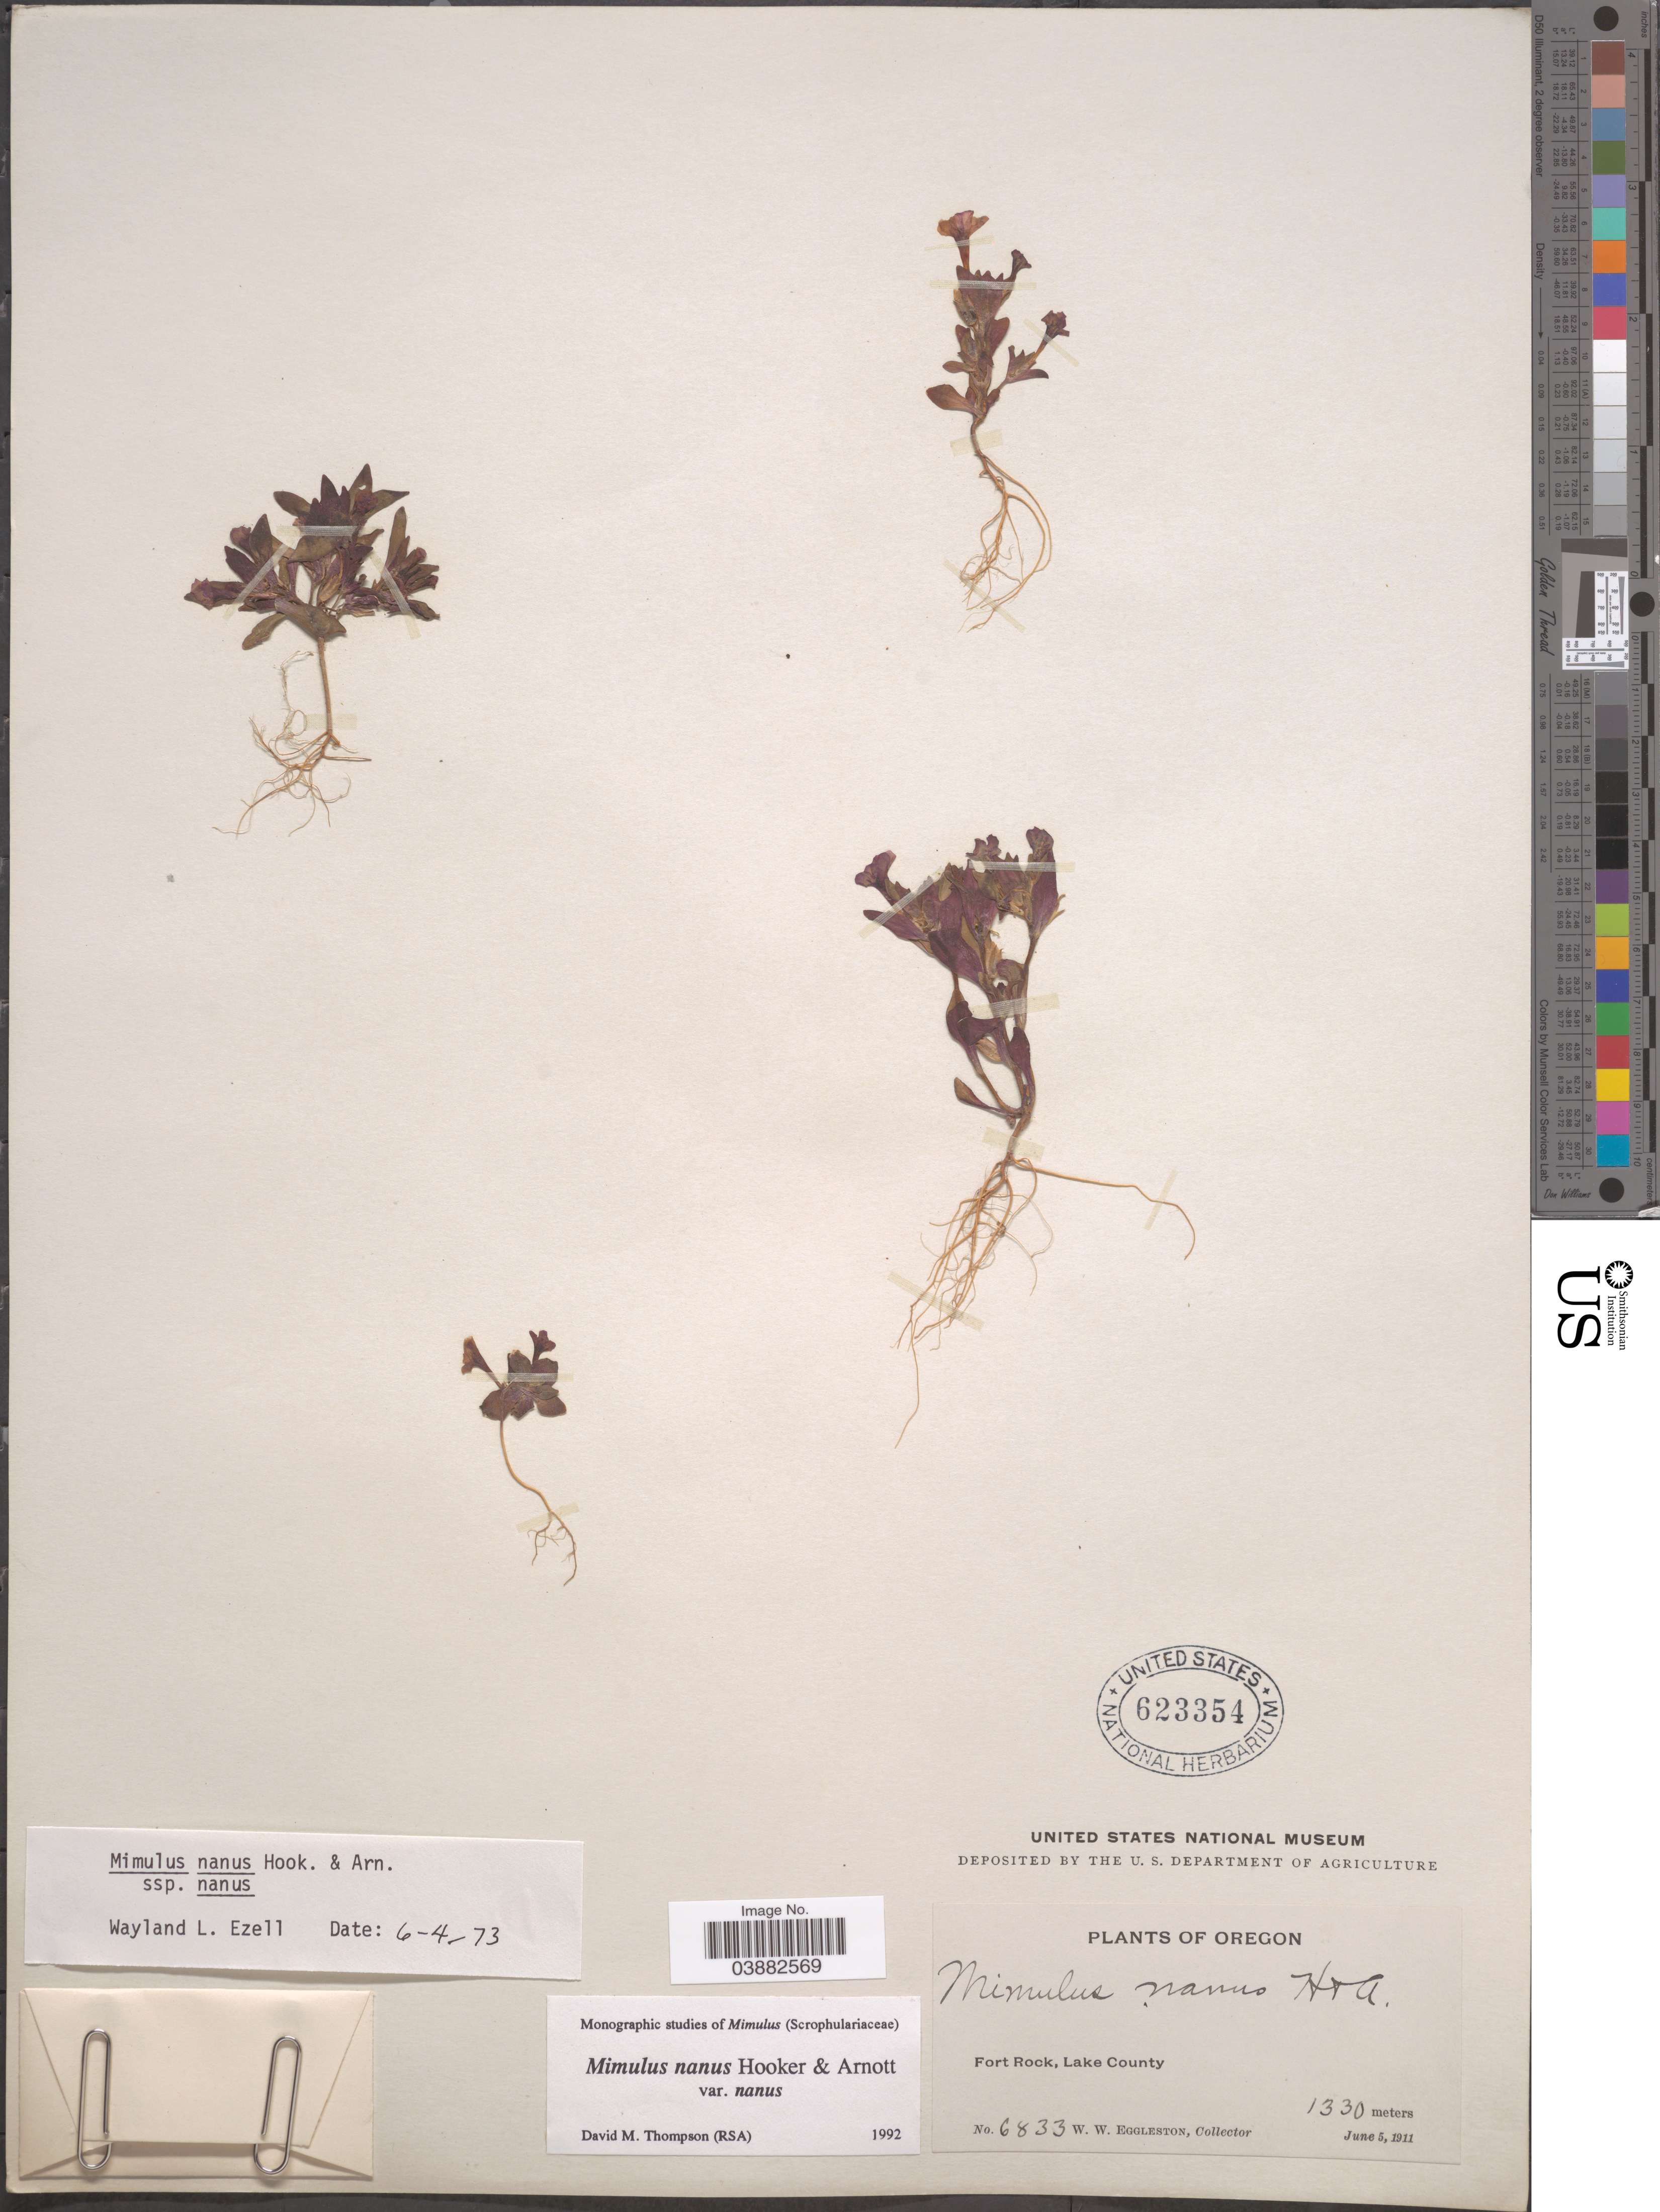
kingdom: Plantae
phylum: Tracheophyta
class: Magnoliopsida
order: Lamiales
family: Phrymaceae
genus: Mimulus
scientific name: Mimulus nanus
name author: Hook. & Arn.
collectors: W. W. Eggleston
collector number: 6833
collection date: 1911-06-05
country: United States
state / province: Oregon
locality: Fort Rock, Lake County.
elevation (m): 1330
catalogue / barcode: US 623354